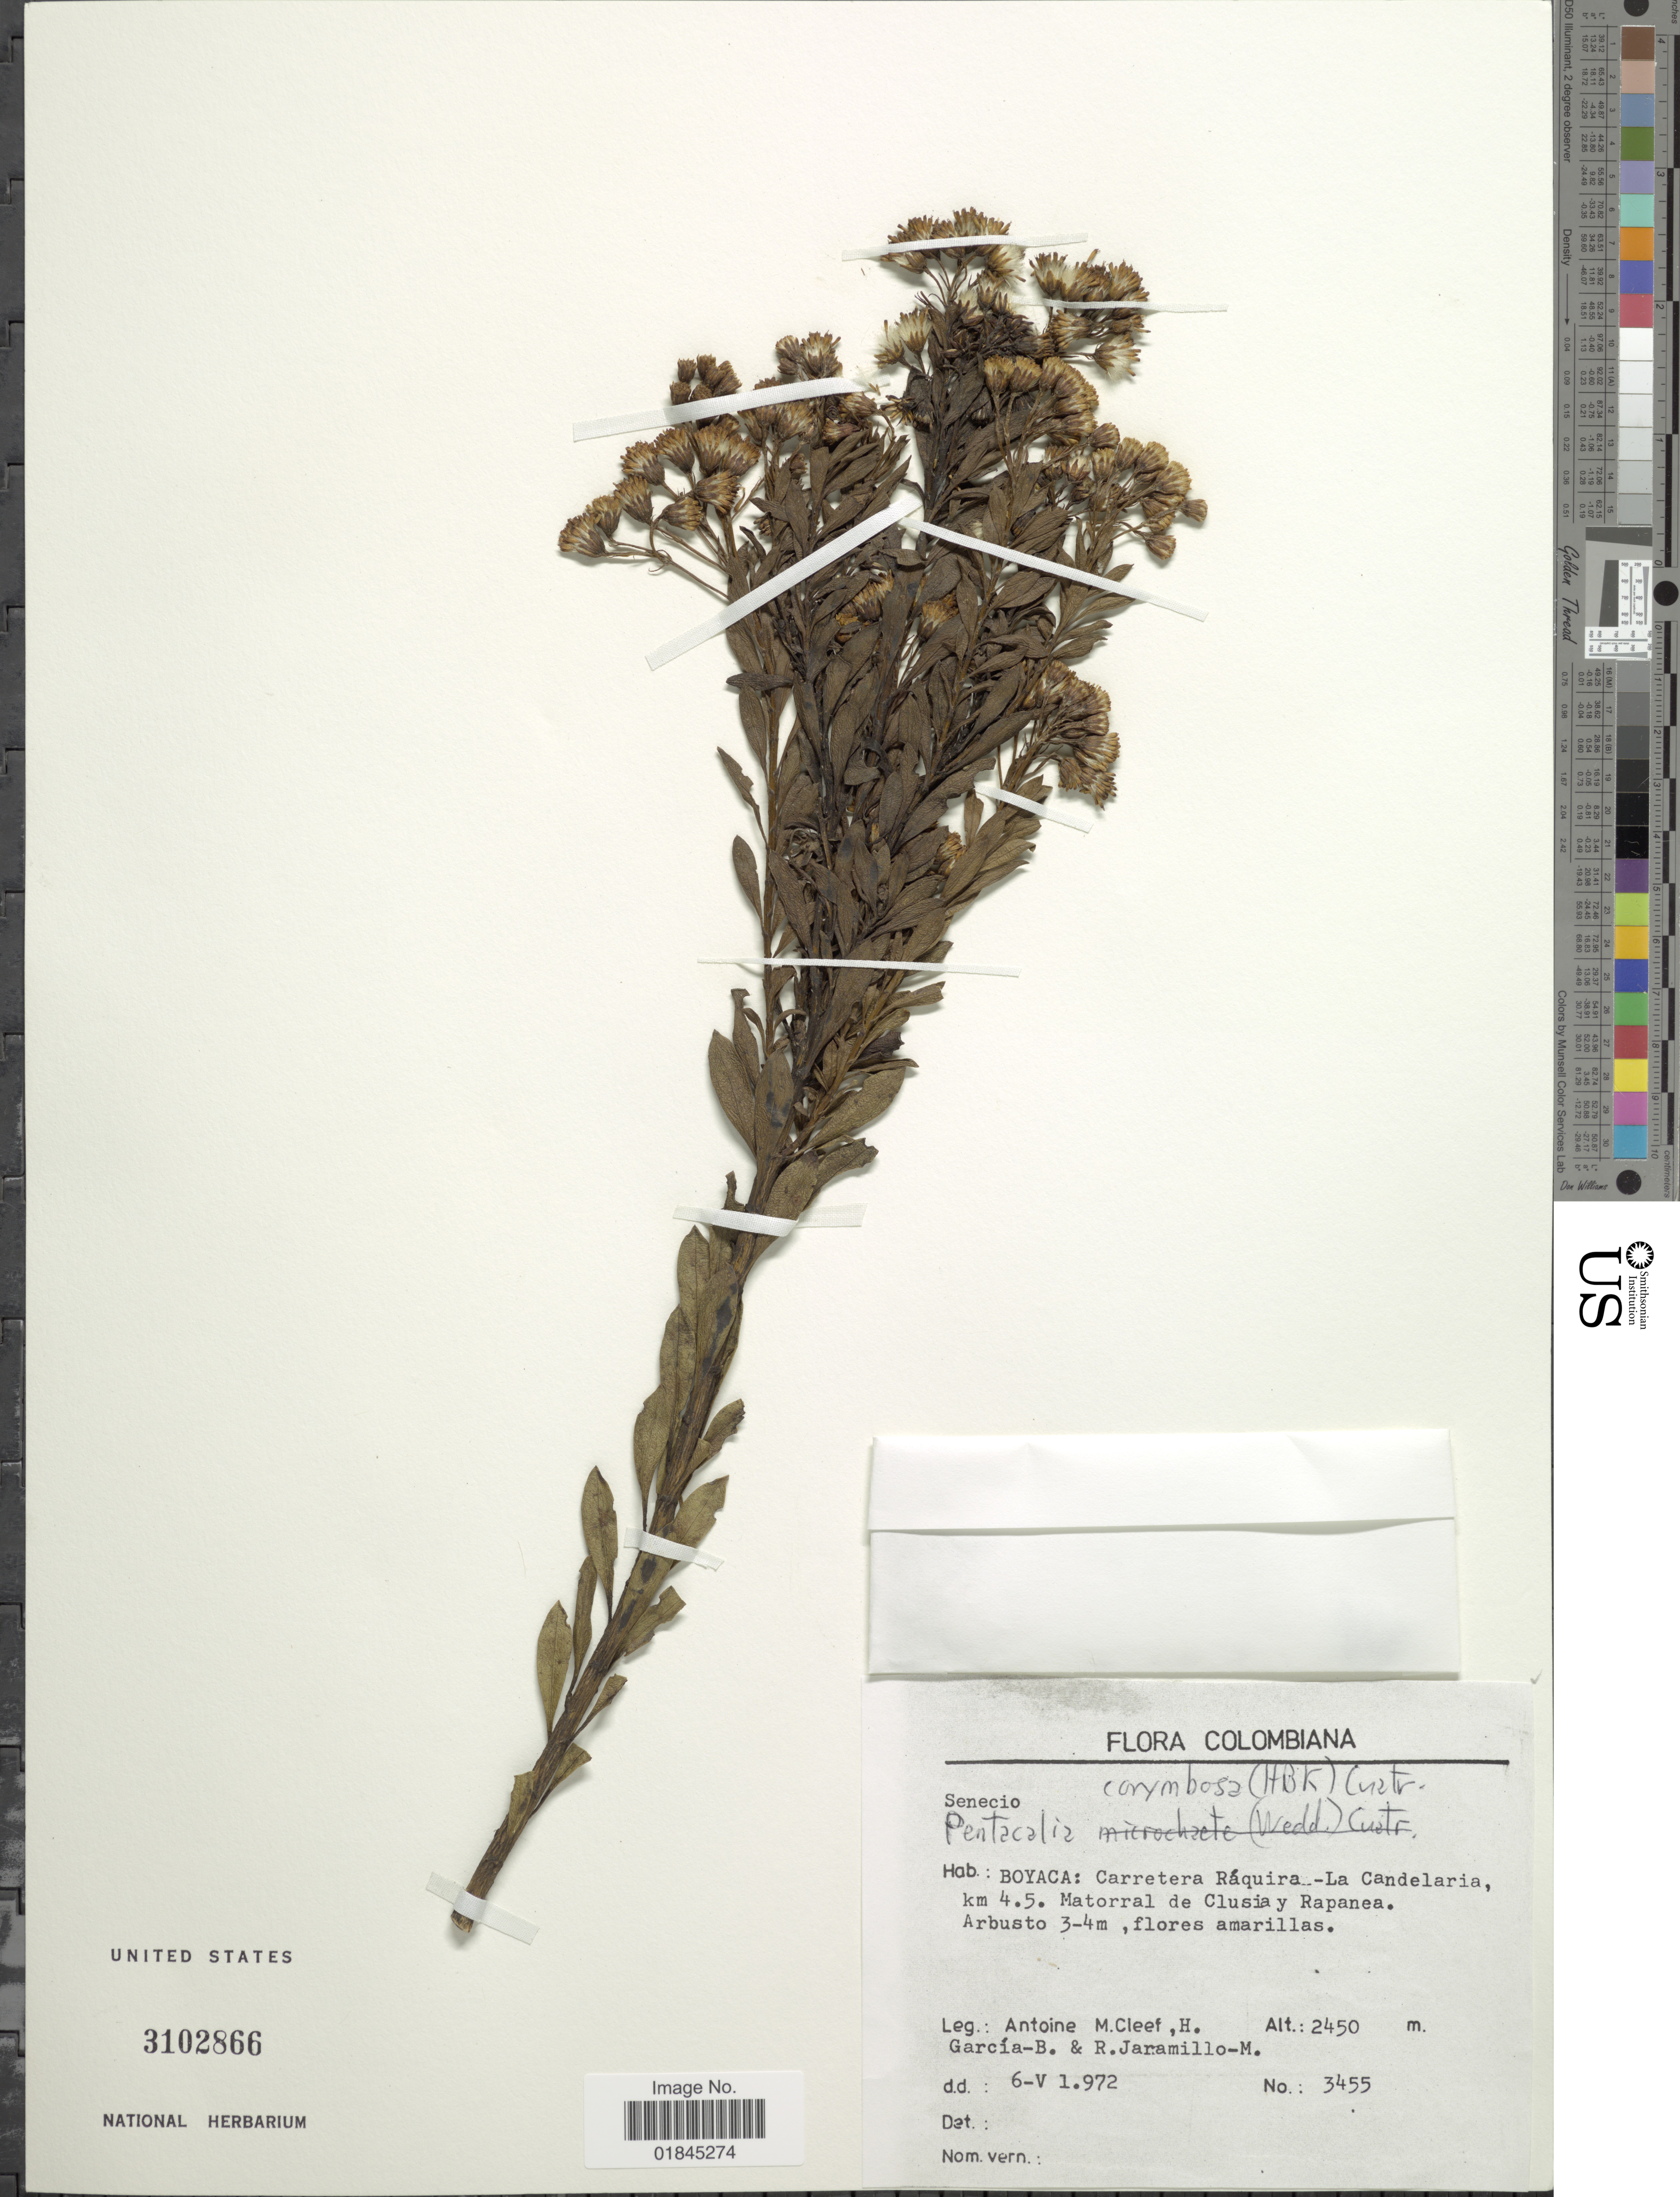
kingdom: Plantae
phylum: Tracheophyta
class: Magnoliopsida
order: Asterales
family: Asteraceae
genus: Pentacalia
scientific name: Pentacalia corymbosa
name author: (Benth.) Cuatrec.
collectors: A. M. Cleef, H. García Barriga & R. Jaramillo M.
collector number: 3455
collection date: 1972-05-06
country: Colombia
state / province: Boyacá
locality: Boyaca: Carretera Ráquira - La Candelaria, km 4.5. Matorral de Clusia y Rapanca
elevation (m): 2450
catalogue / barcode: US 3102866